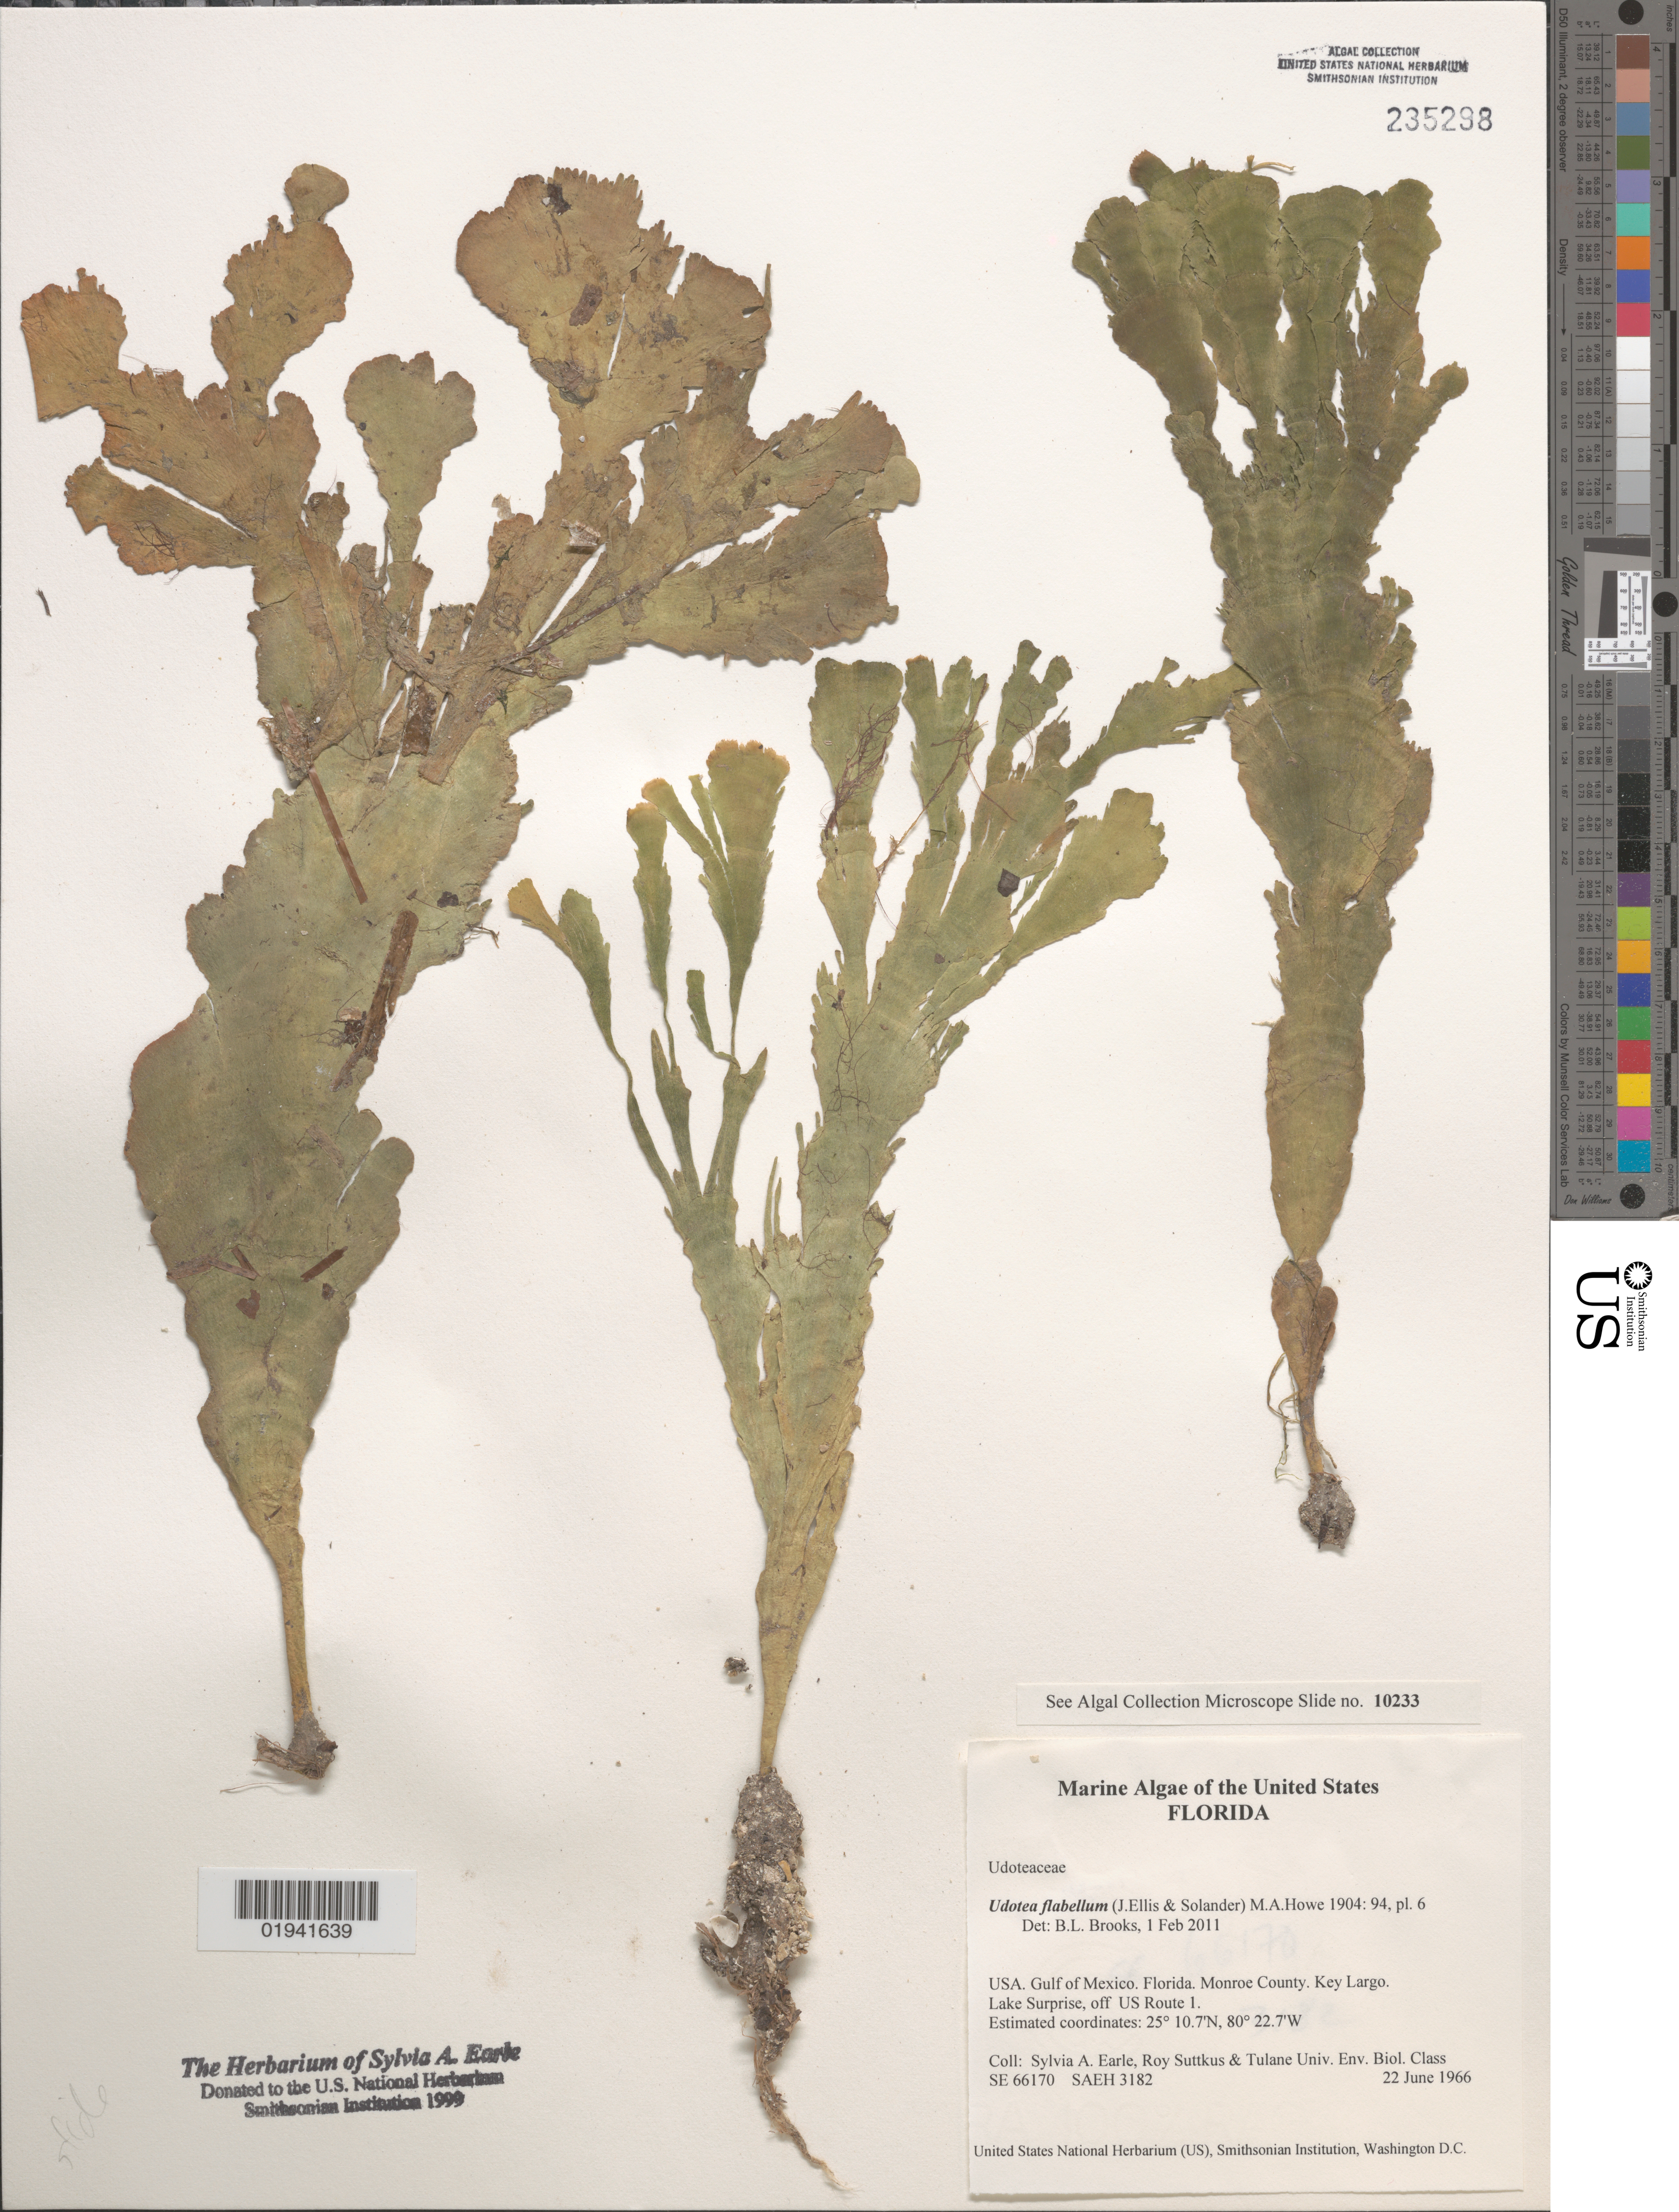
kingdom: Plantae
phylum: Chlorophyta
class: Ulvophyceae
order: Bryopsidales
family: Udoteaceae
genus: Udotea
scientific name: Udotea flabellum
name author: (J. Ellis & Sol.) M. Howe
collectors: S. A. Earle, R. Suttkus & Tulane Univ. Env. Biol. Class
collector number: SE66170/SAEH3182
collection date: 1966-06-22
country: United States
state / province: Florida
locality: Gulf of Mexico. Monroe County. Key Largo. Lake Surprise, off US Route 1.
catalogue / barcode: US 235298